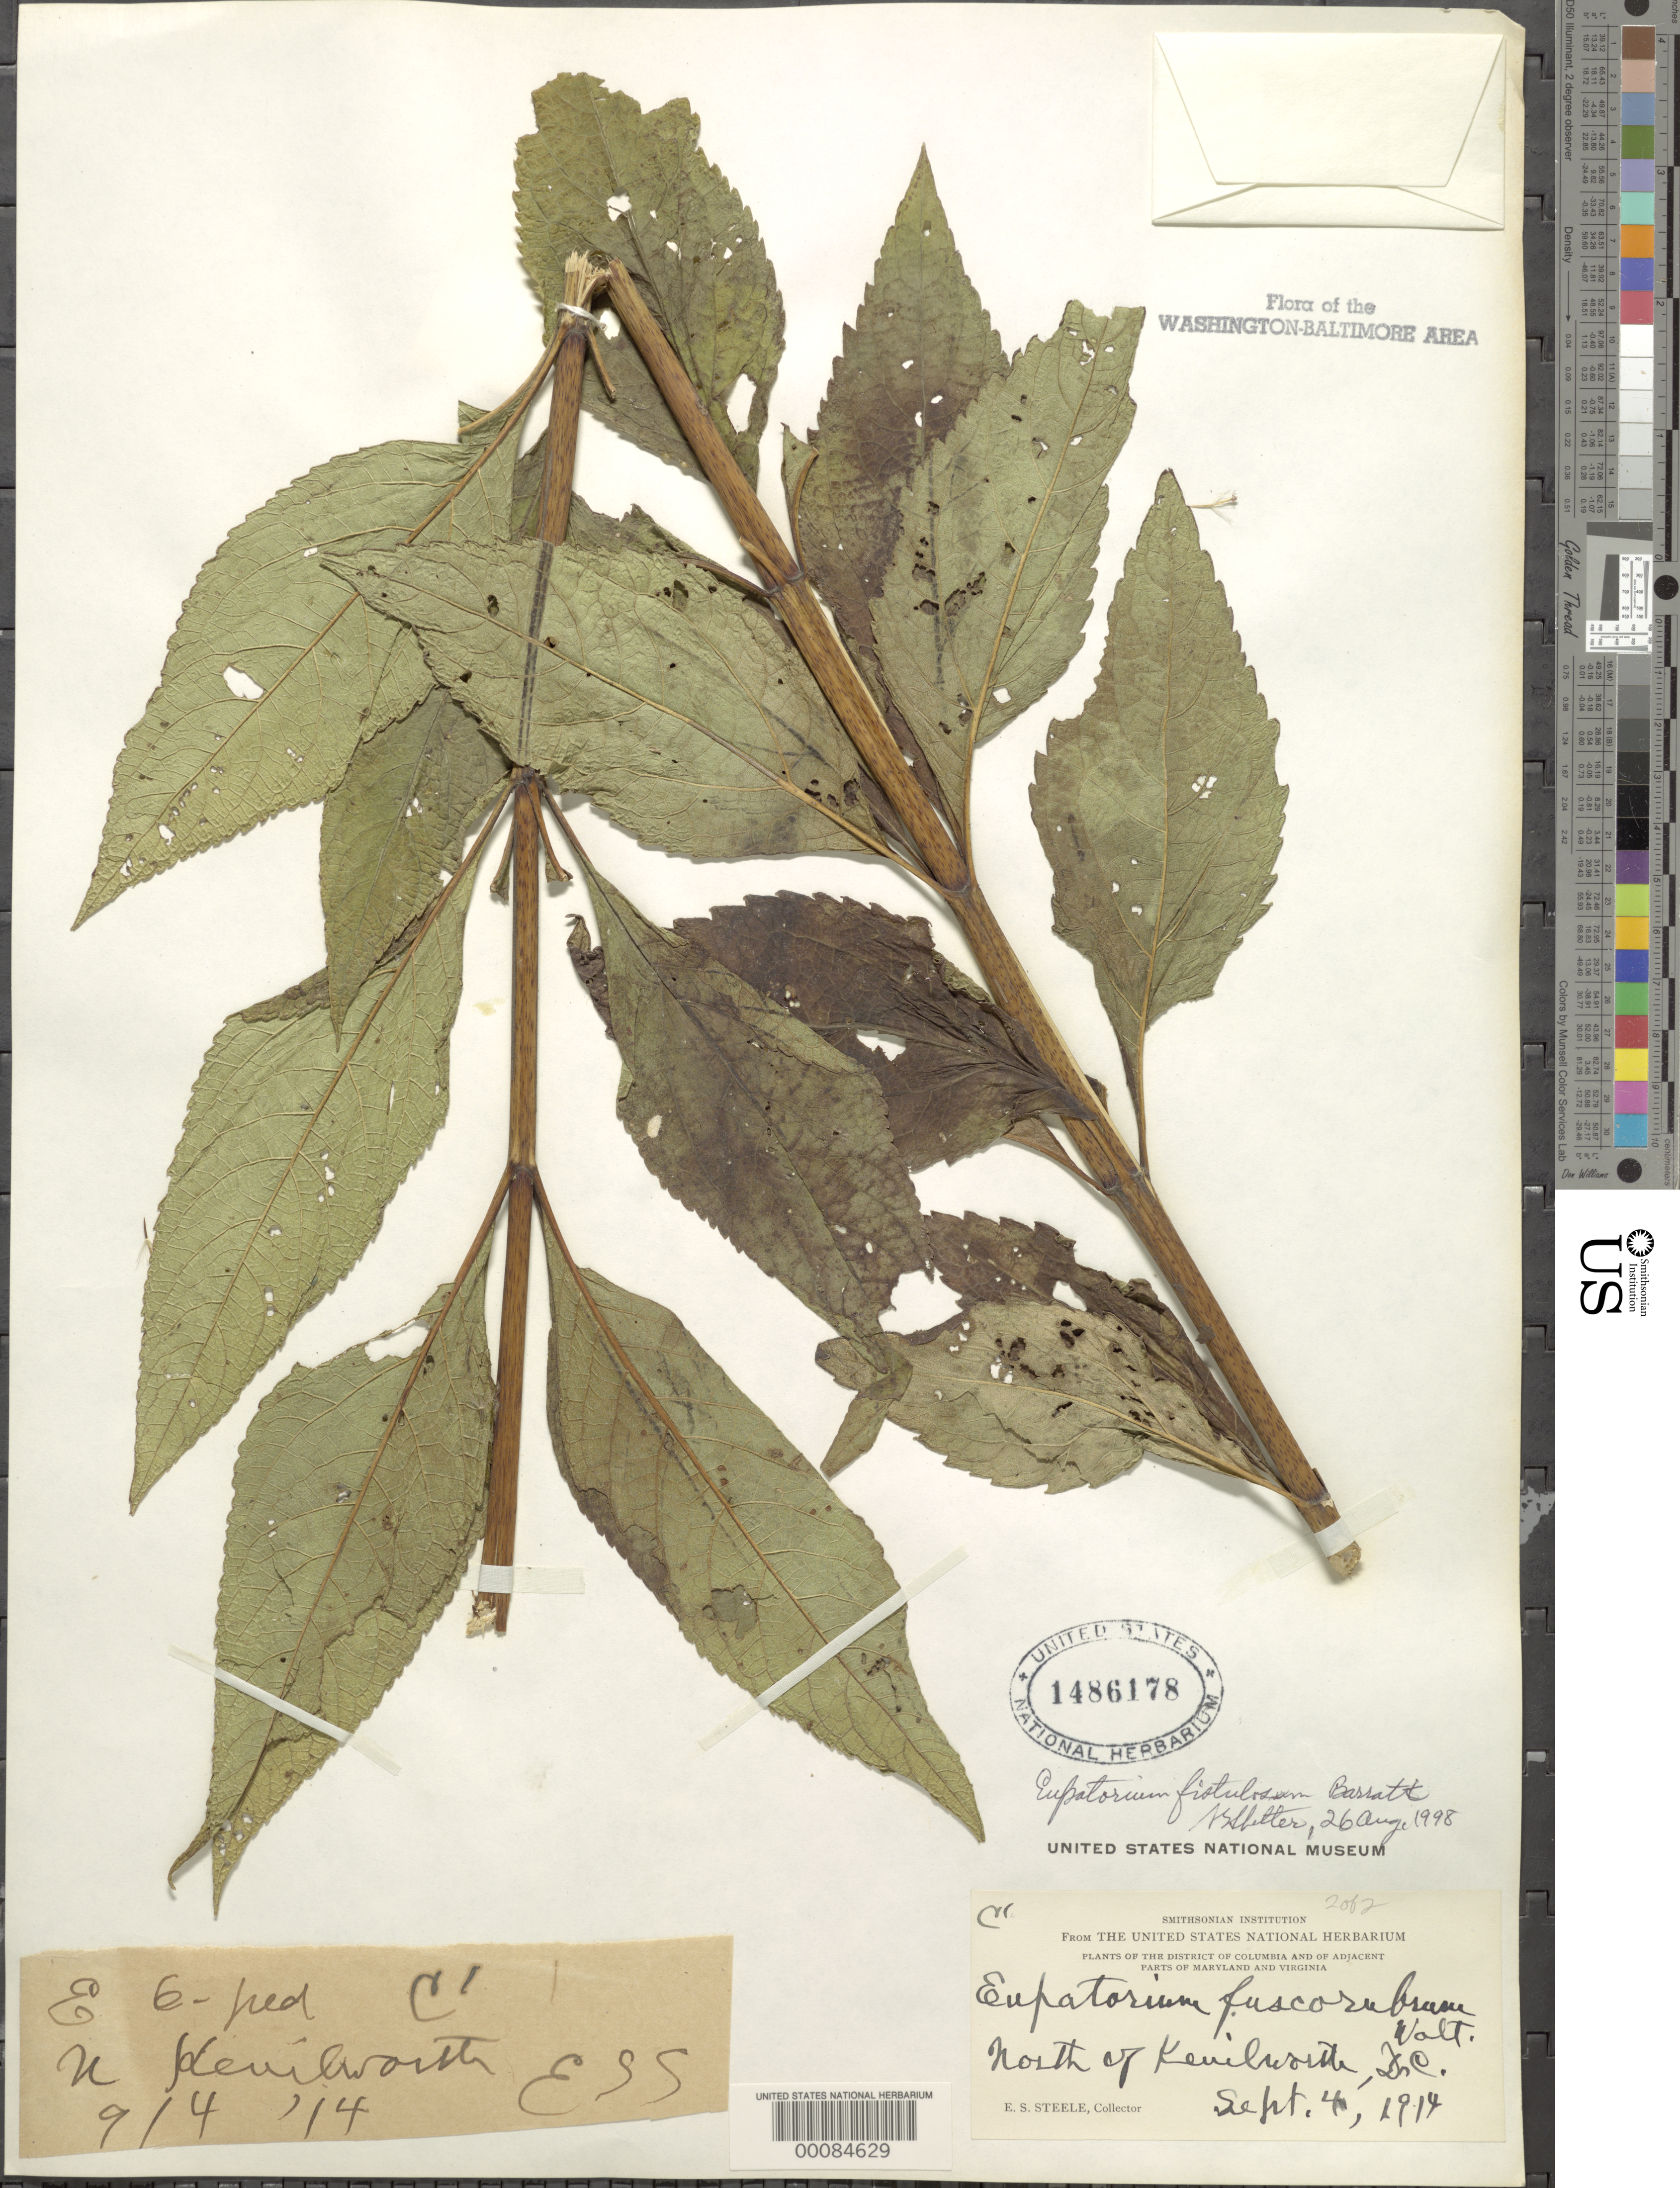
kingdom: Plantae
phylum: Tracheophyta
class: Magnoliopsida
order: Asterales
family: Asteraceae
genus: Eupatorium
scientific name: Eupatorium fistulosum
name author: Barratt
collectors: E. Steele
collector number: C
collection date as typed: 04 Sep 1914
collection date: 1914-09-04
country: United States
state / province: Maryland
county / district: Prince George's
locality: North of Kenilworth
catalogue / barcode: US 1486178